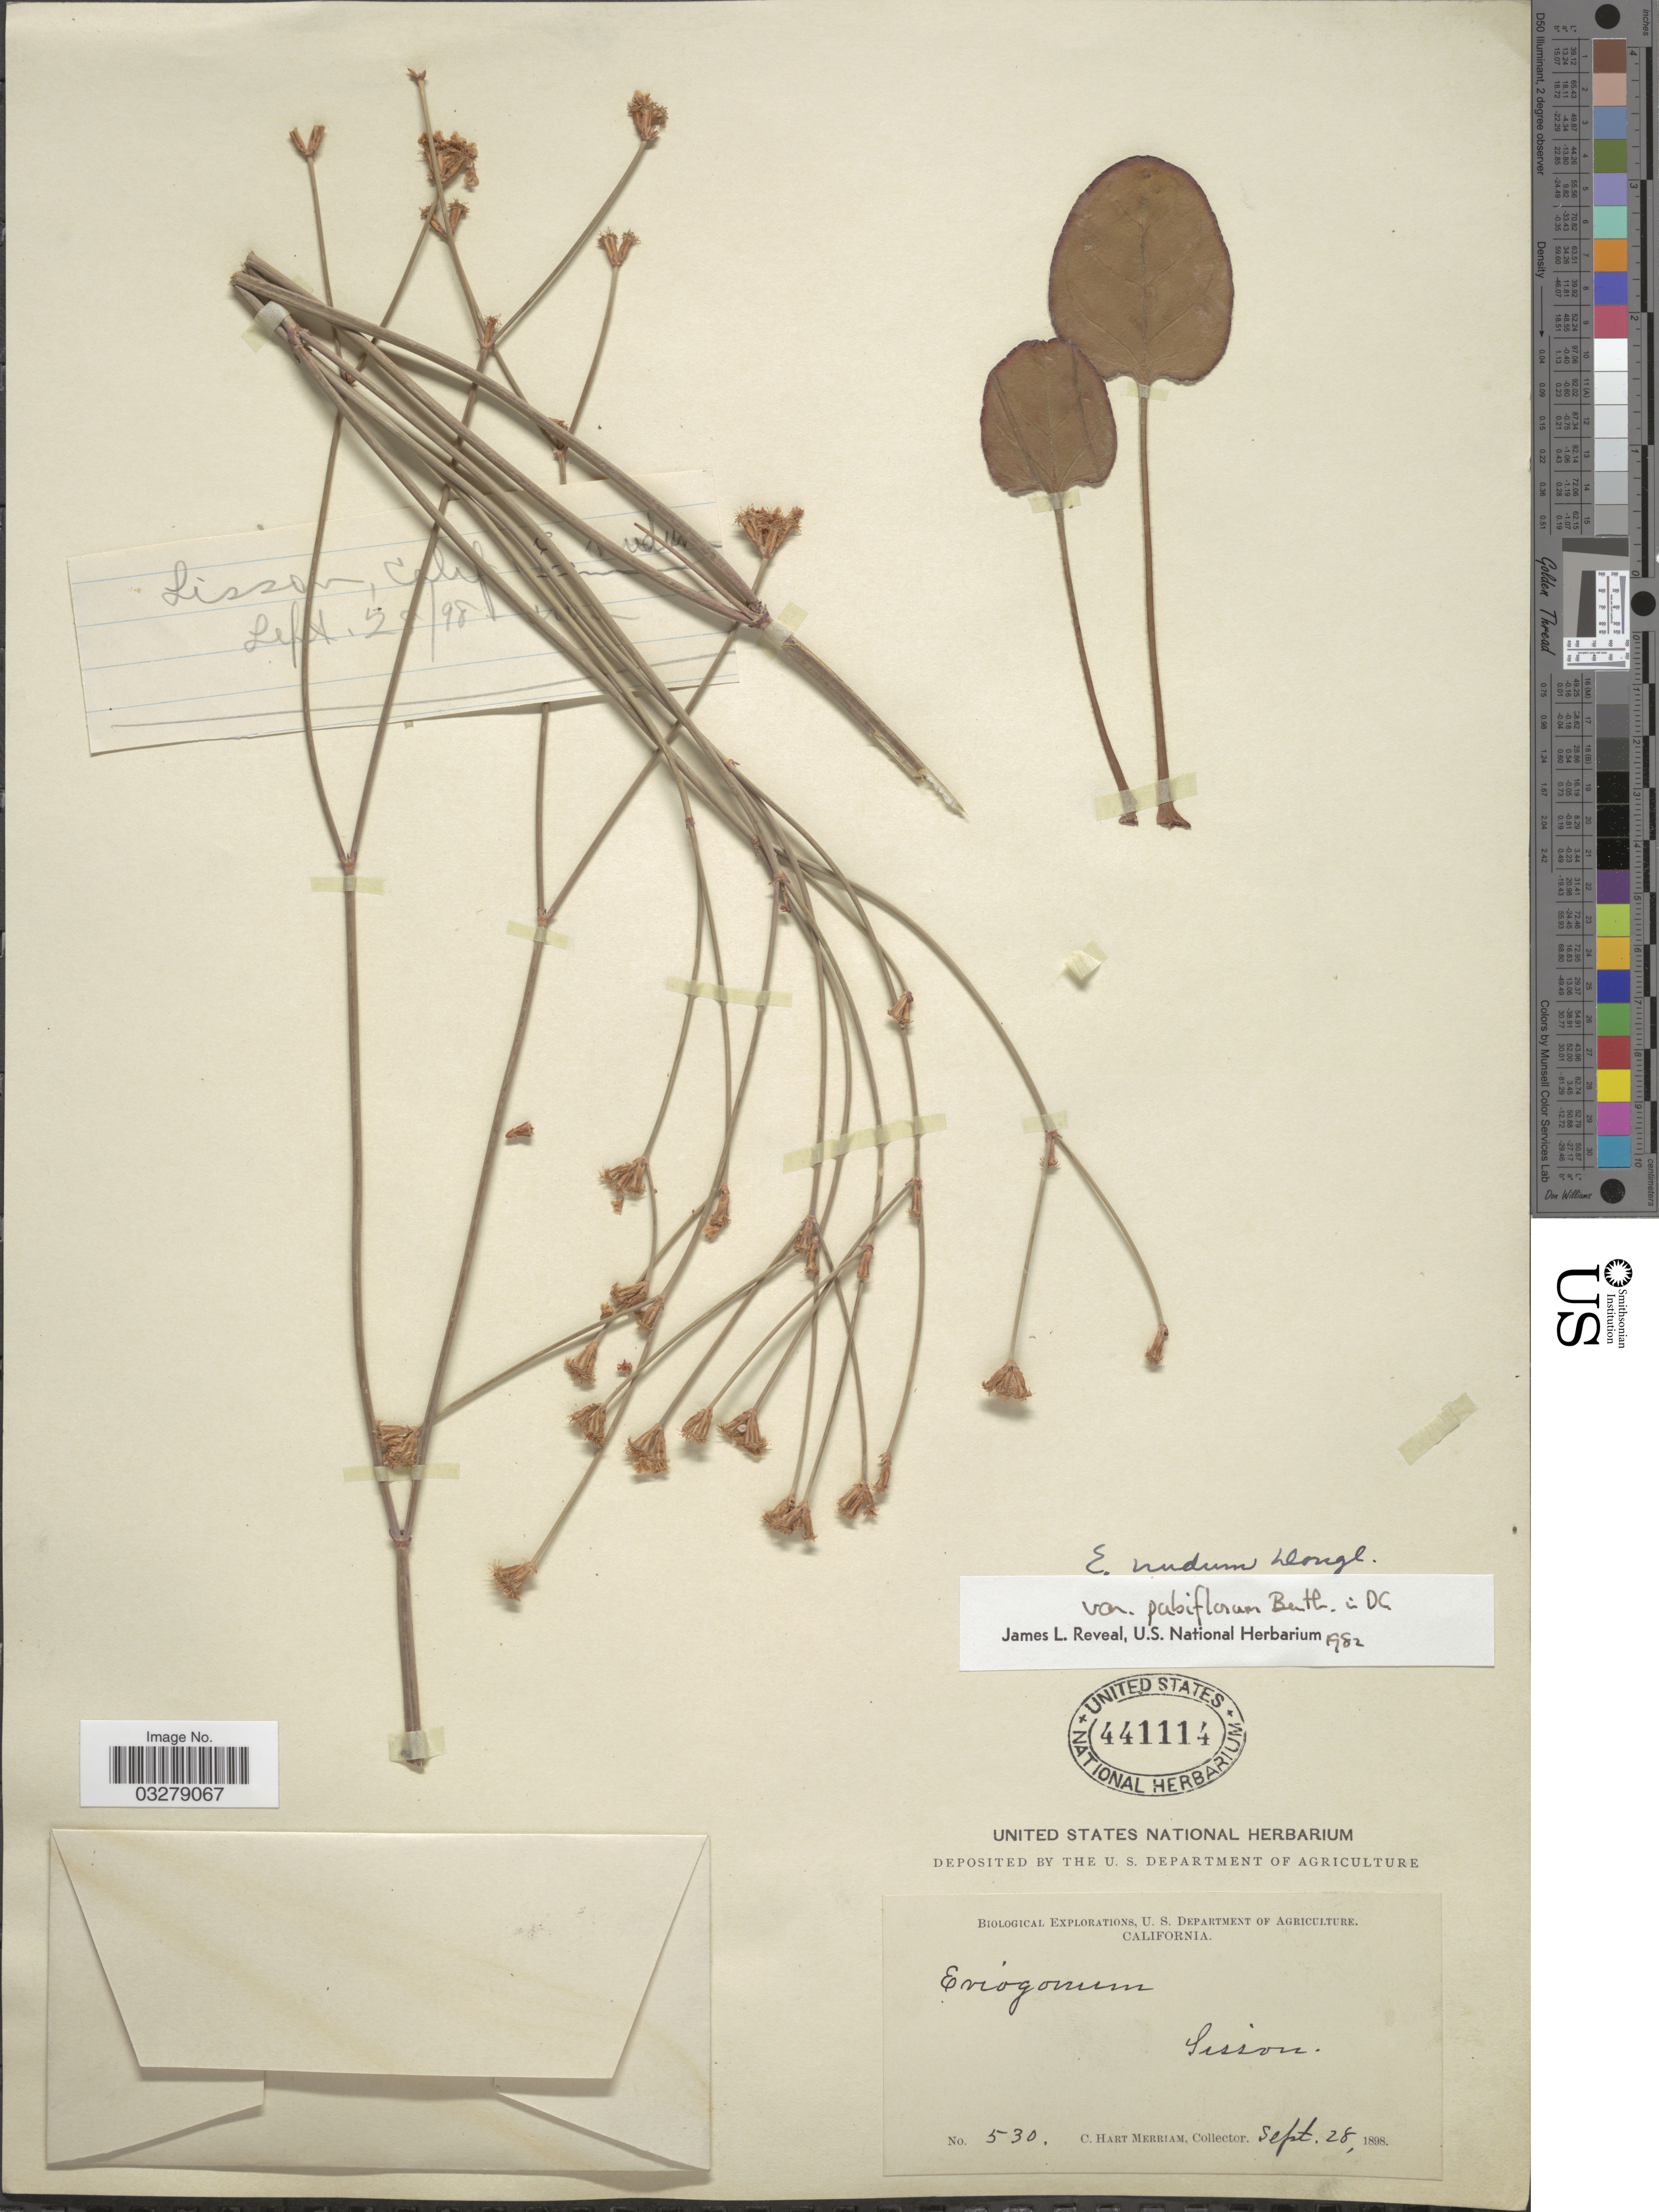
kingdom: Plantae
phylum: Tracheophyta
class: Magnoliopsida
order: Caryophyllales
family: Polygonaceae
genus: Eriogonum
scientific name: Eriogonum nudum var. pubiflorum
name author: Benth. in DC.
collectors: C. Merriam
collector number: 530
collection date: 1898-09-28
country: United States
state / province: California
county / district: Siskiyou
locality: Sisson.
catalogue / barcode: US 441114